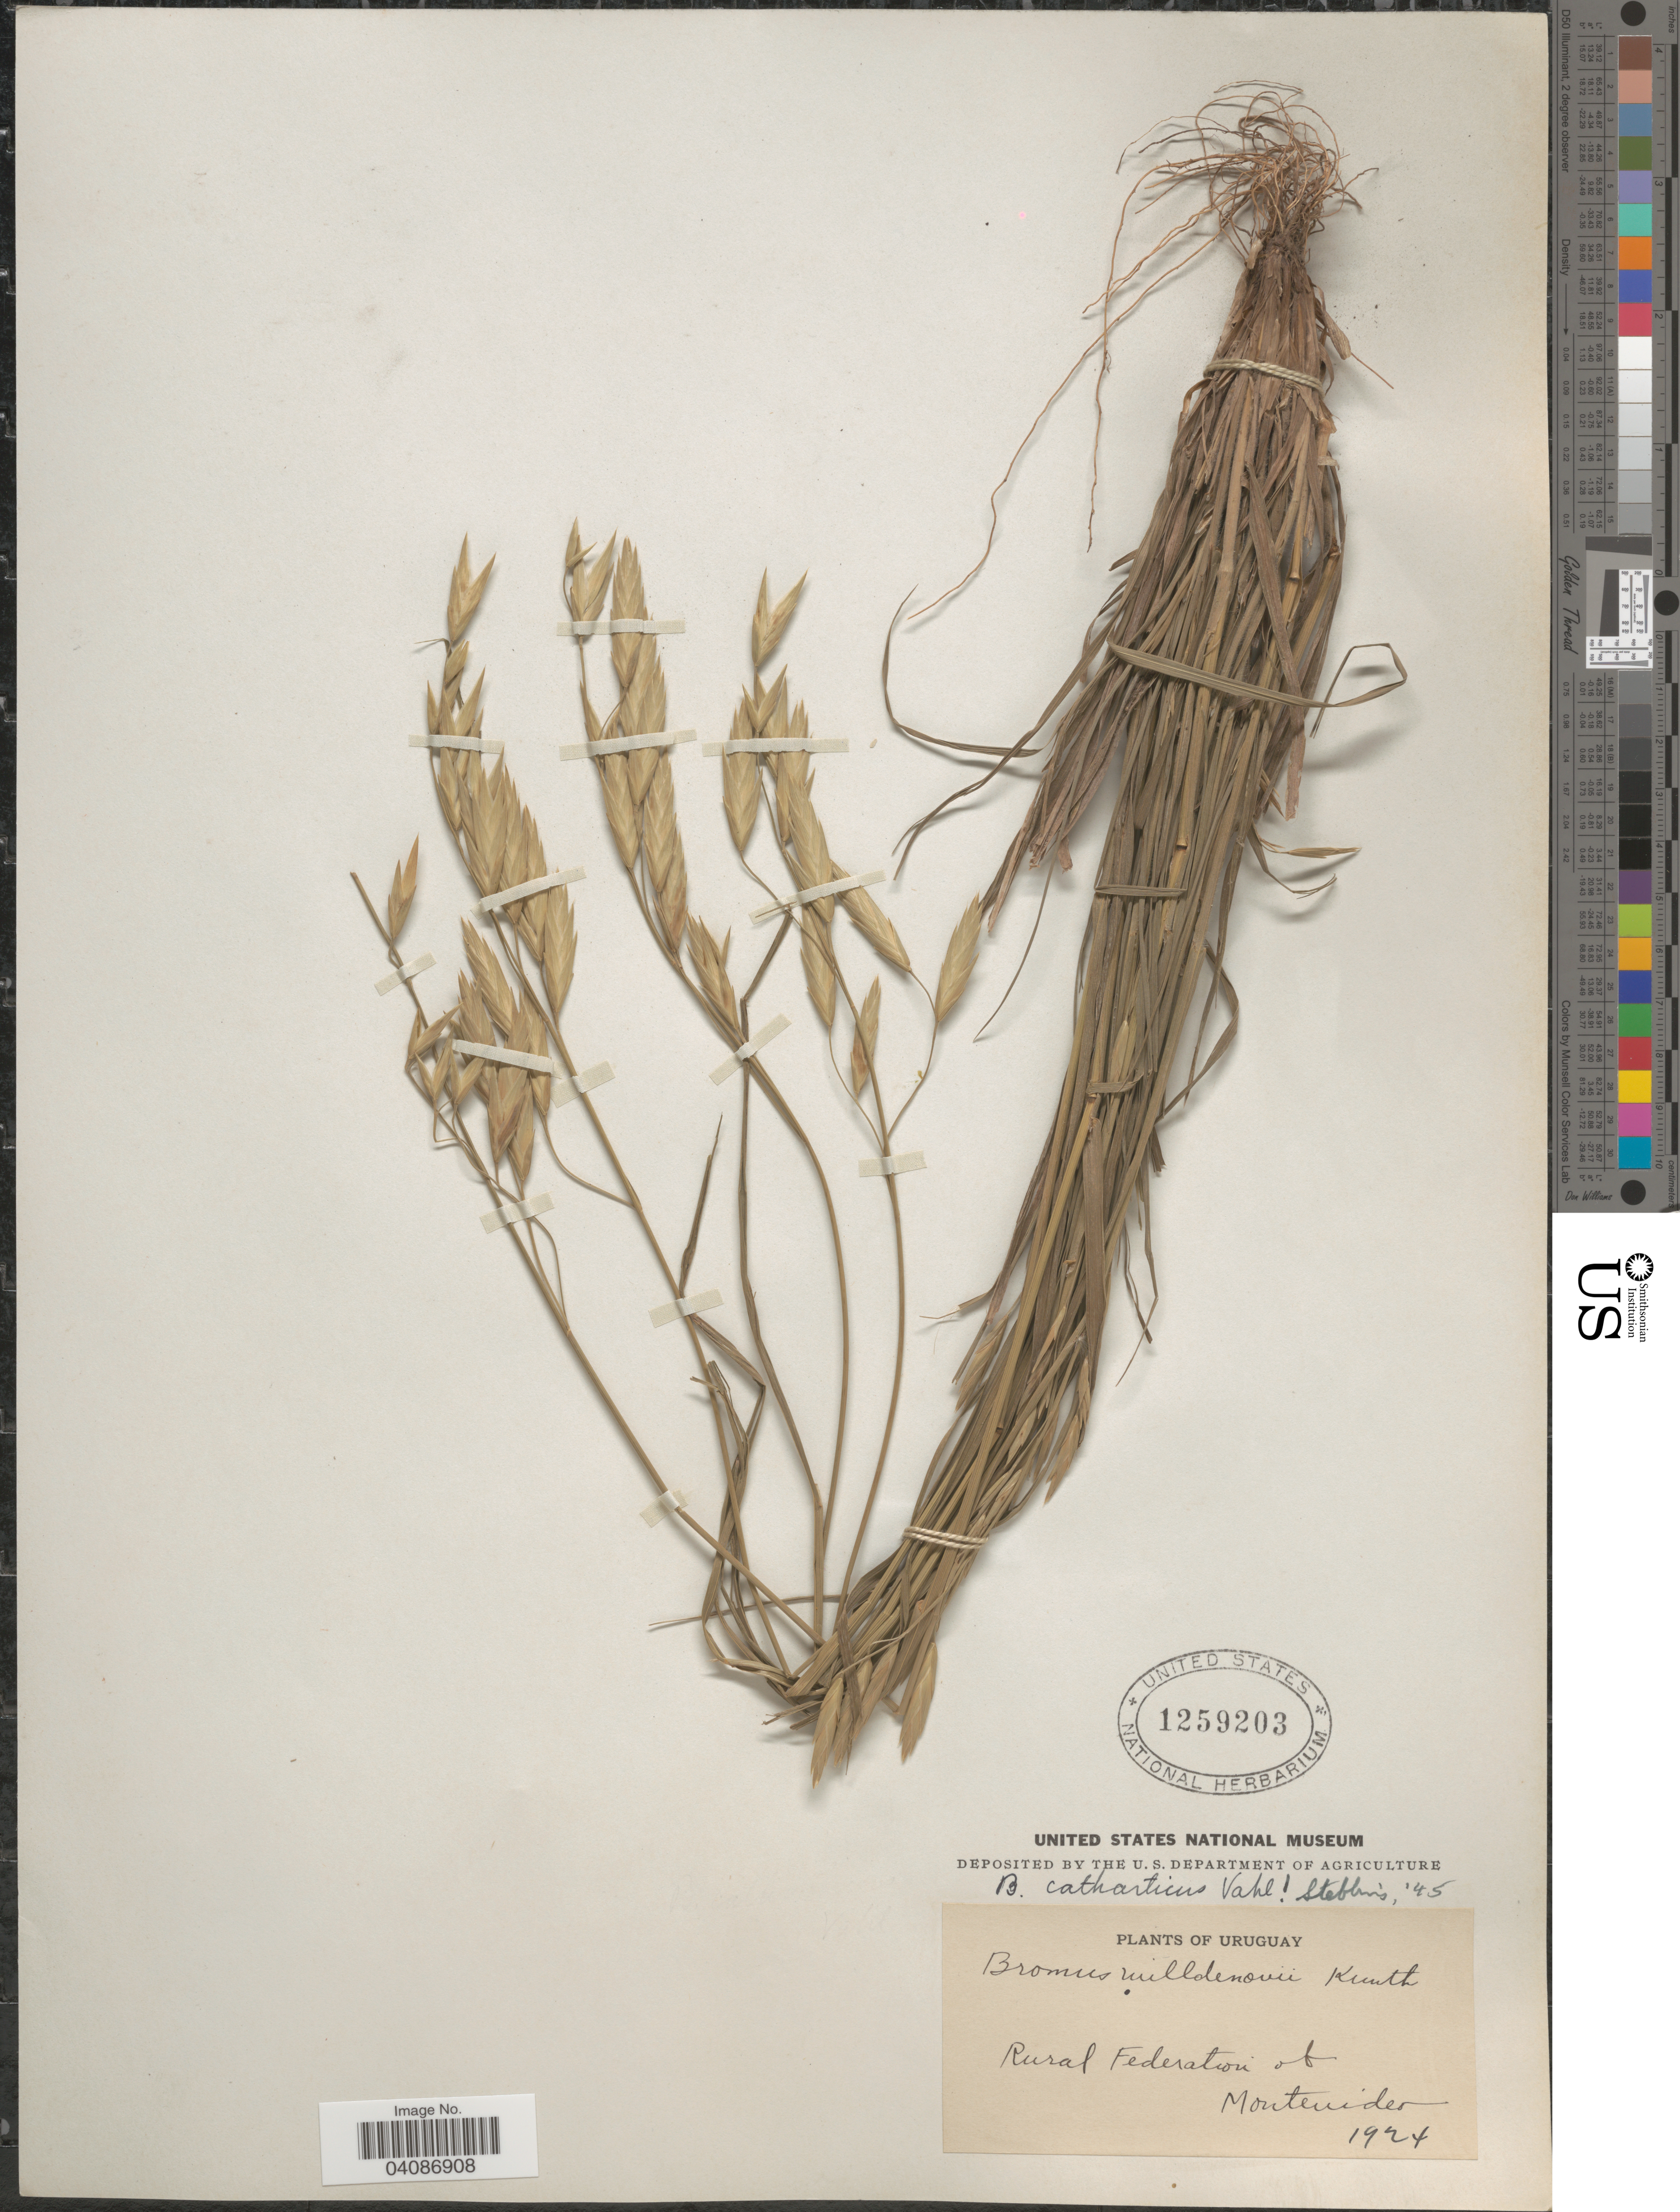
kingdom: Plantae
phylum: Tracheophyta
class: Liliopsida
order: Poales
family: Poaceae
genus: Bromus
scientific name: Bromus catharticus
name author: Vahl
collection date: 1924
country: Uruguay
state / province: Montevideo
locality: Rural Federation of Montevideo.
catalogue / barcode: US 1259203